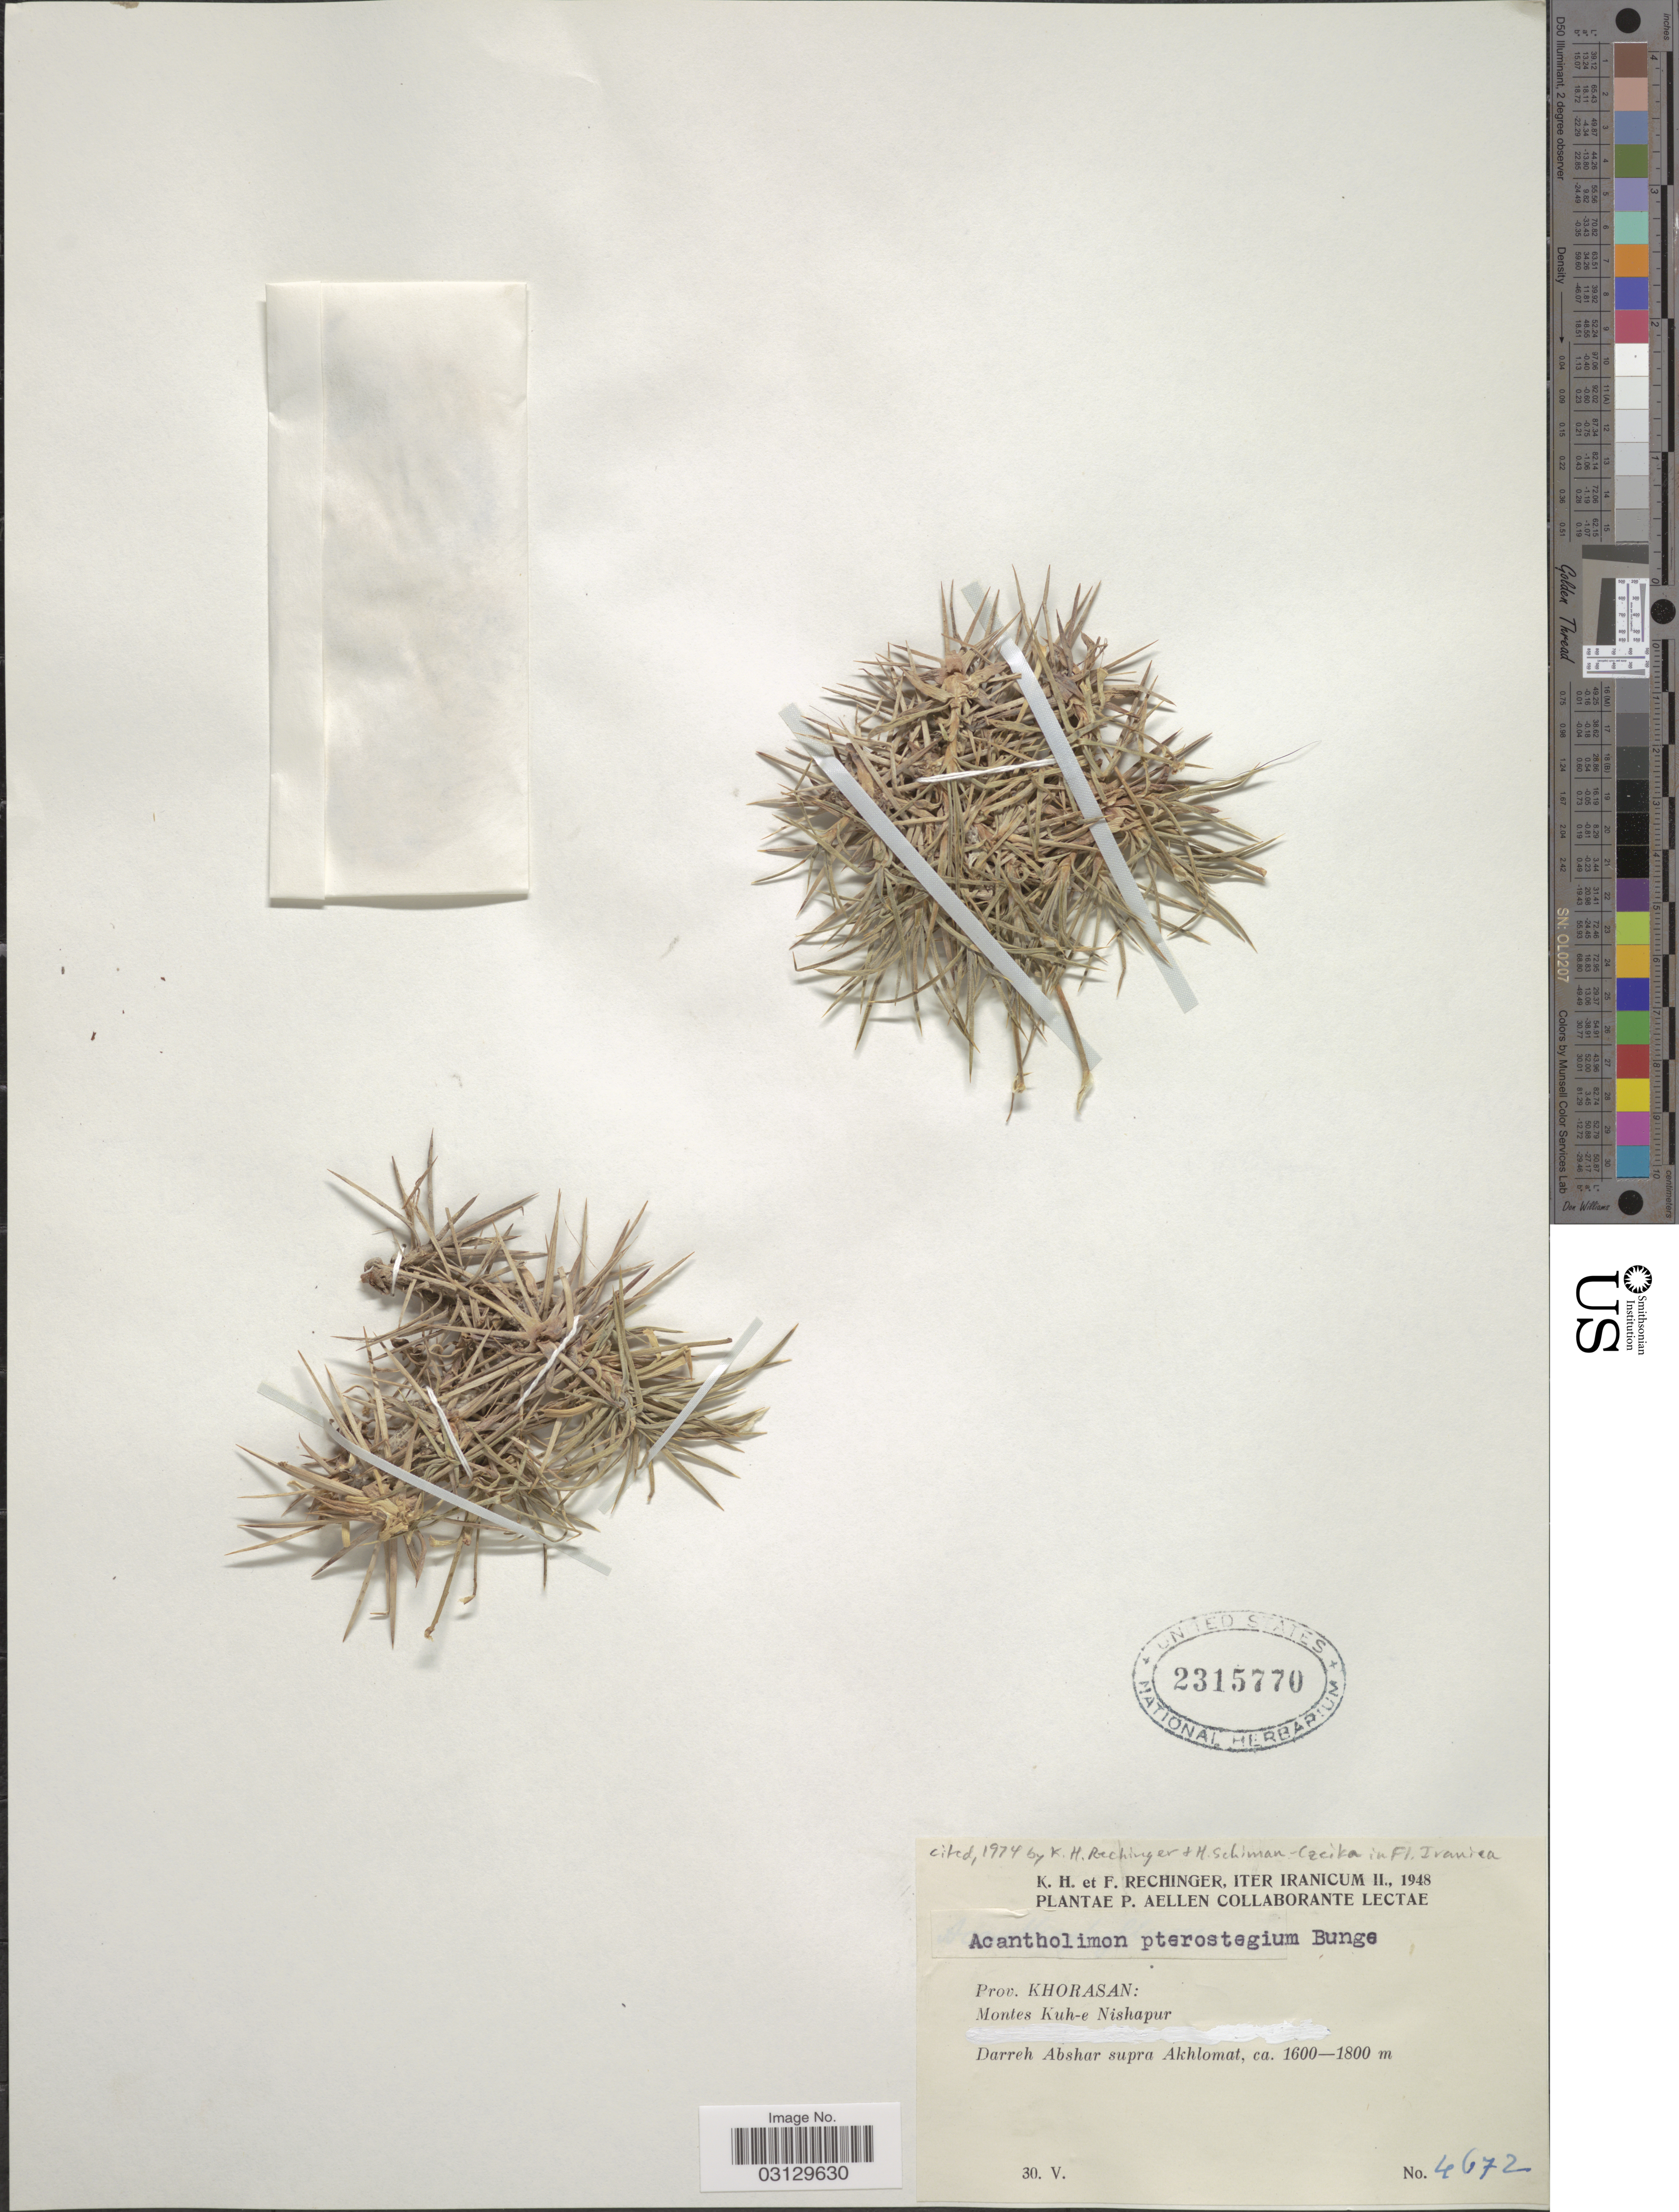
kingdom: Plantae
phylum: Tracheophyta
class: Magnoliopsida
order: Caryophyllales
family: Plumbaginaceae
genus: Acantholimon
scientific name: Acantholimon pterostegium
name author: Bunge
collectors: K. H. Rechinger & F. Rechinger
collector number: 4672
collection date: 1948-05-30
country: Iran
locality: Prov. Khorasan: Montes Kuh-e Nishapur. Darreh Abshar supra Akhlomat.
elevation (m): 1600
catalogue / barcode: US 2315770